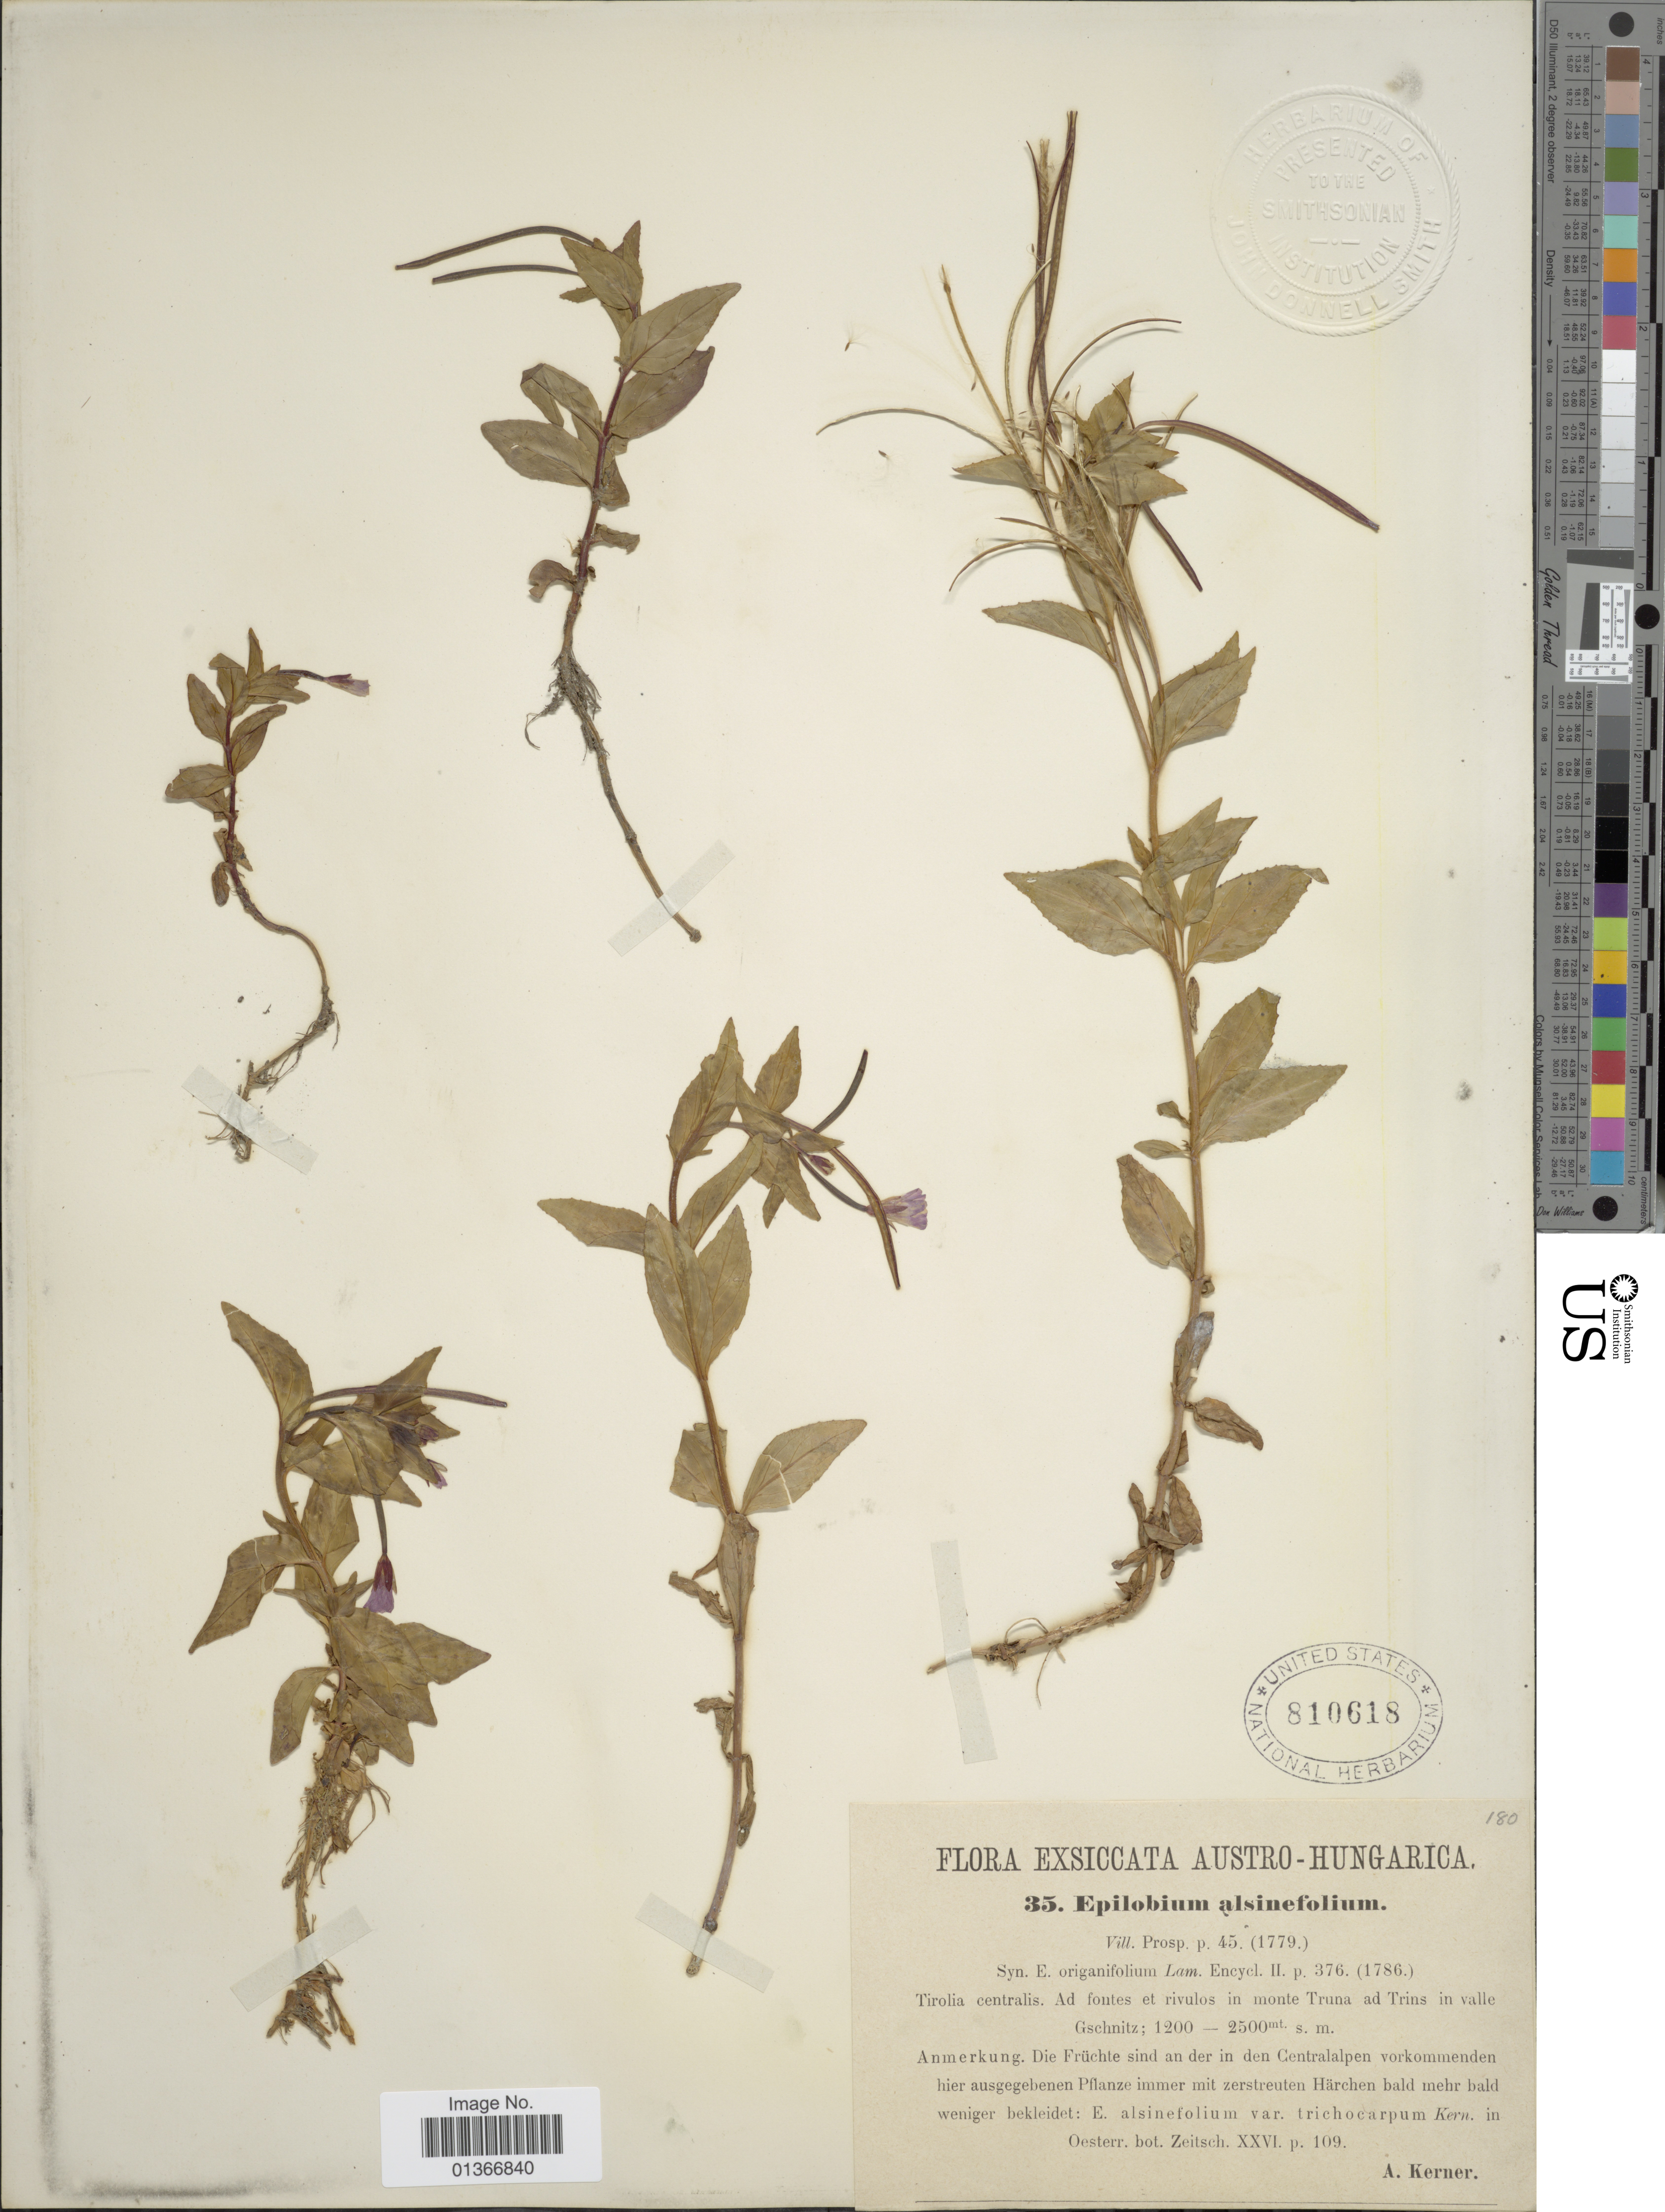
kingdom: Plantae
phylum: Tracheophyta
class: Magnoliopsida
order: Myrtales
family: Onagraceae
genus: Epilobium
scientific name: Epilobium alsinifolium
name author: Vill.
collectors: A. Kerner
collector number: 35/180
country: Austria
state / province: Tirol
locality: Ad fontes et rivulos in monte Truna ad Trins in valle Gschnitz.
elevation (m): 1200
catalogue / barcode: US 810618